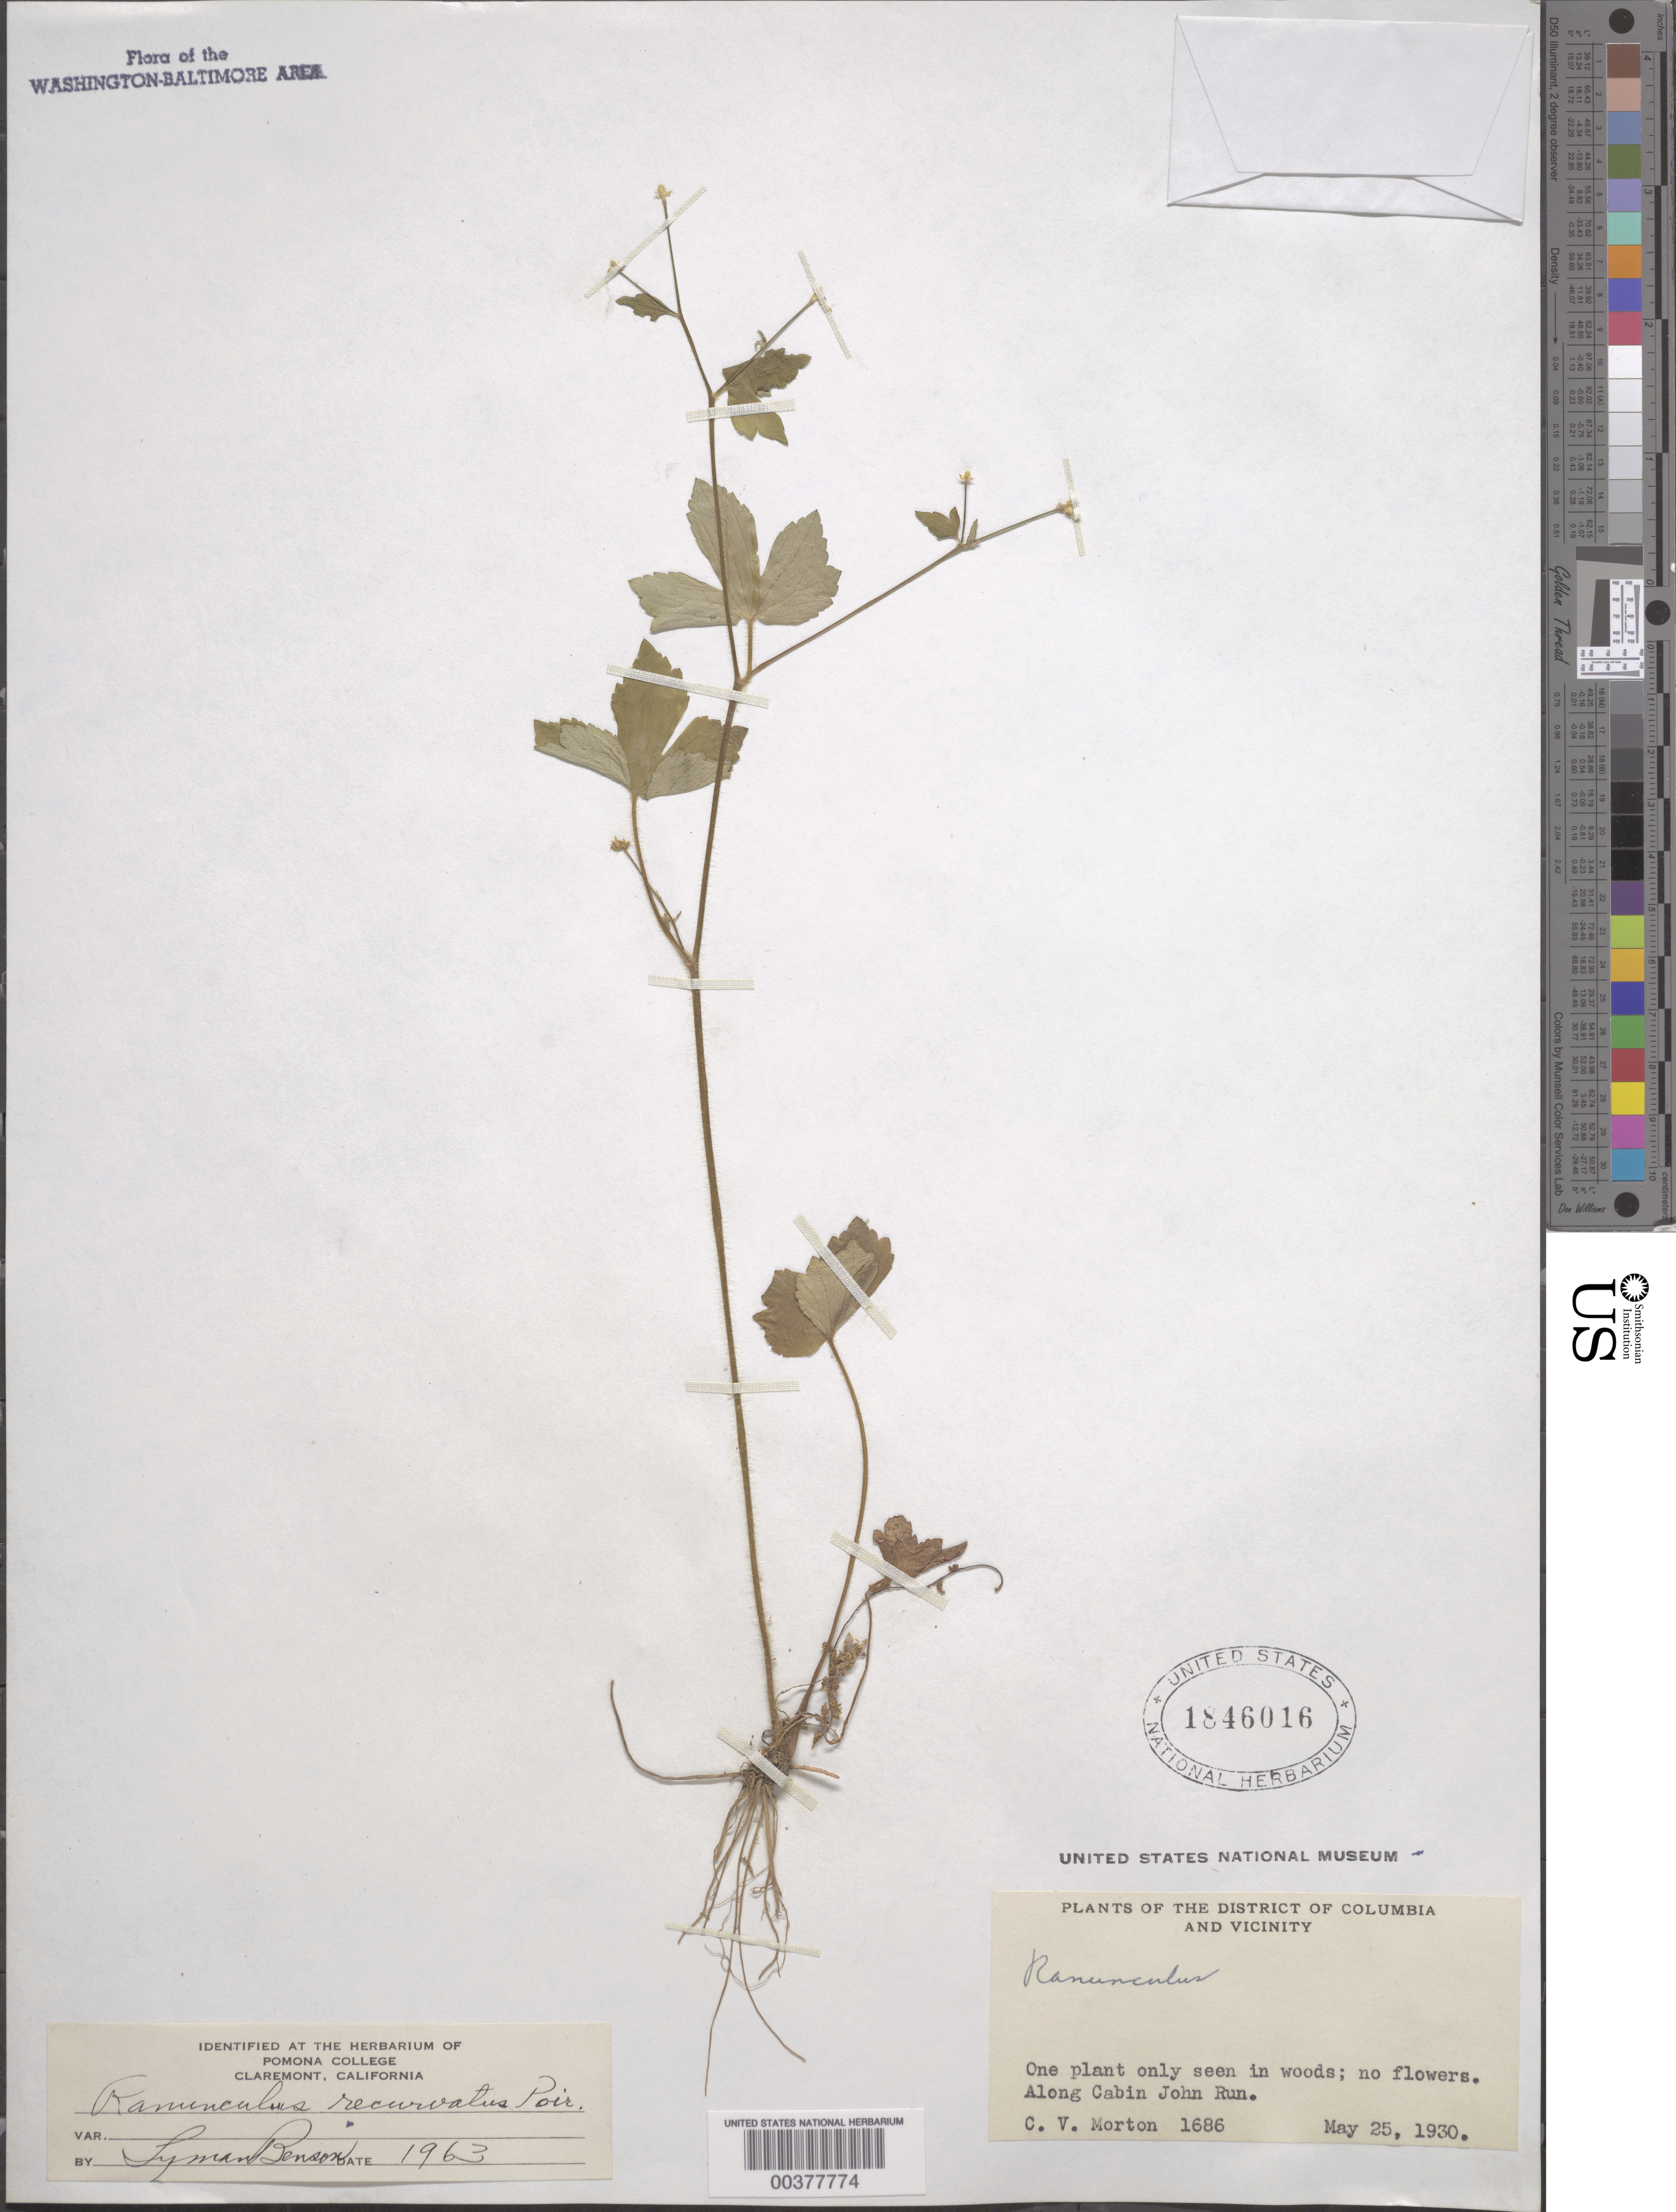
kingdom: Plantae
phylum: Tracheophyta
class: Magnoliopsida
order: Ranunculales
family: Ranunculaceae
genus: Ranunculus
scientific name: Ranunculus recurvatus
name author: Poir.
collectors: C. V. Morton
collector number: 1686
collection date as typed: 25 May 1930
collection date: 1930-05-25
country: United States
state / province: Maryland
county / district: Montgomery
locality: Cabin John Run C. & O. Canal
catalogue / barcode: US 1846016